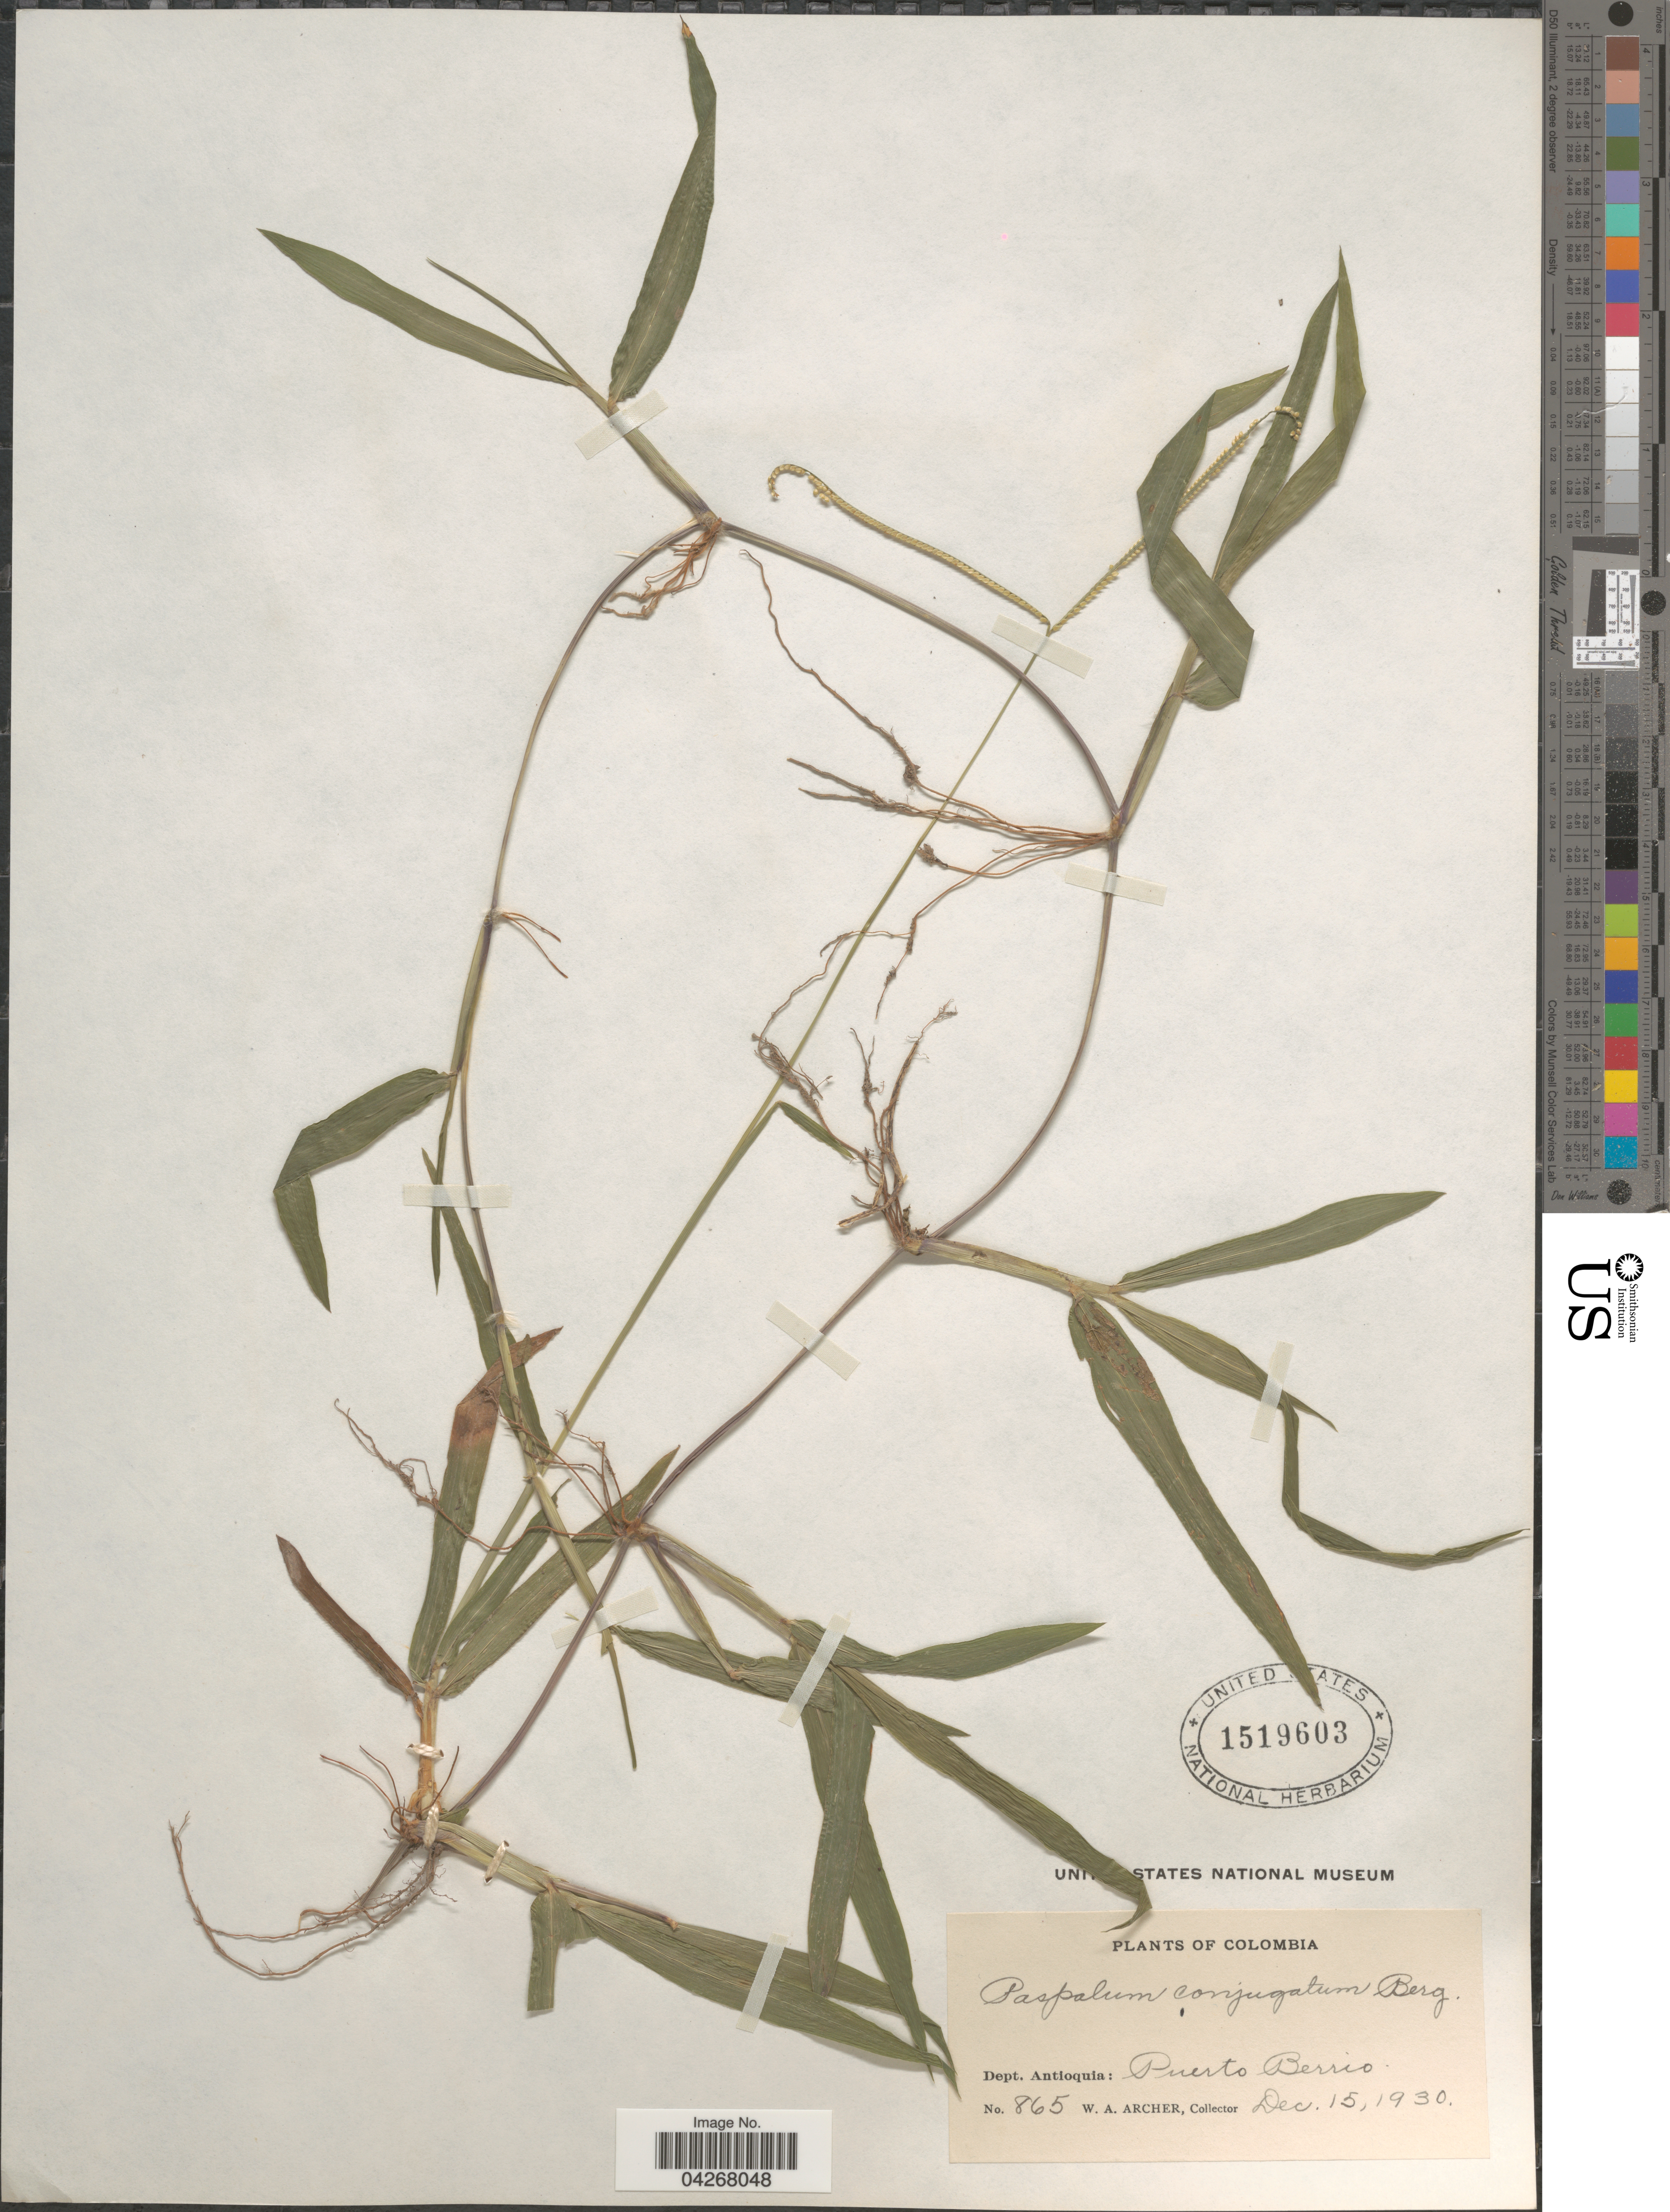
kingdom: Plantae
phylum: Tracheophyta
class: Liliopsida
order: Poales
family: Poaceae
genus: Paspalum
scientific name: Paspalum conjugatum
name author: P.J. Bergius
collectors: W. Archer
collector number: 865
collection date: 1930-12-15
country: Colombia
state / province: Antioquia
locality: Dept. Antioquia: Puerto Berrico.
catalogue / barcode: US 1519603